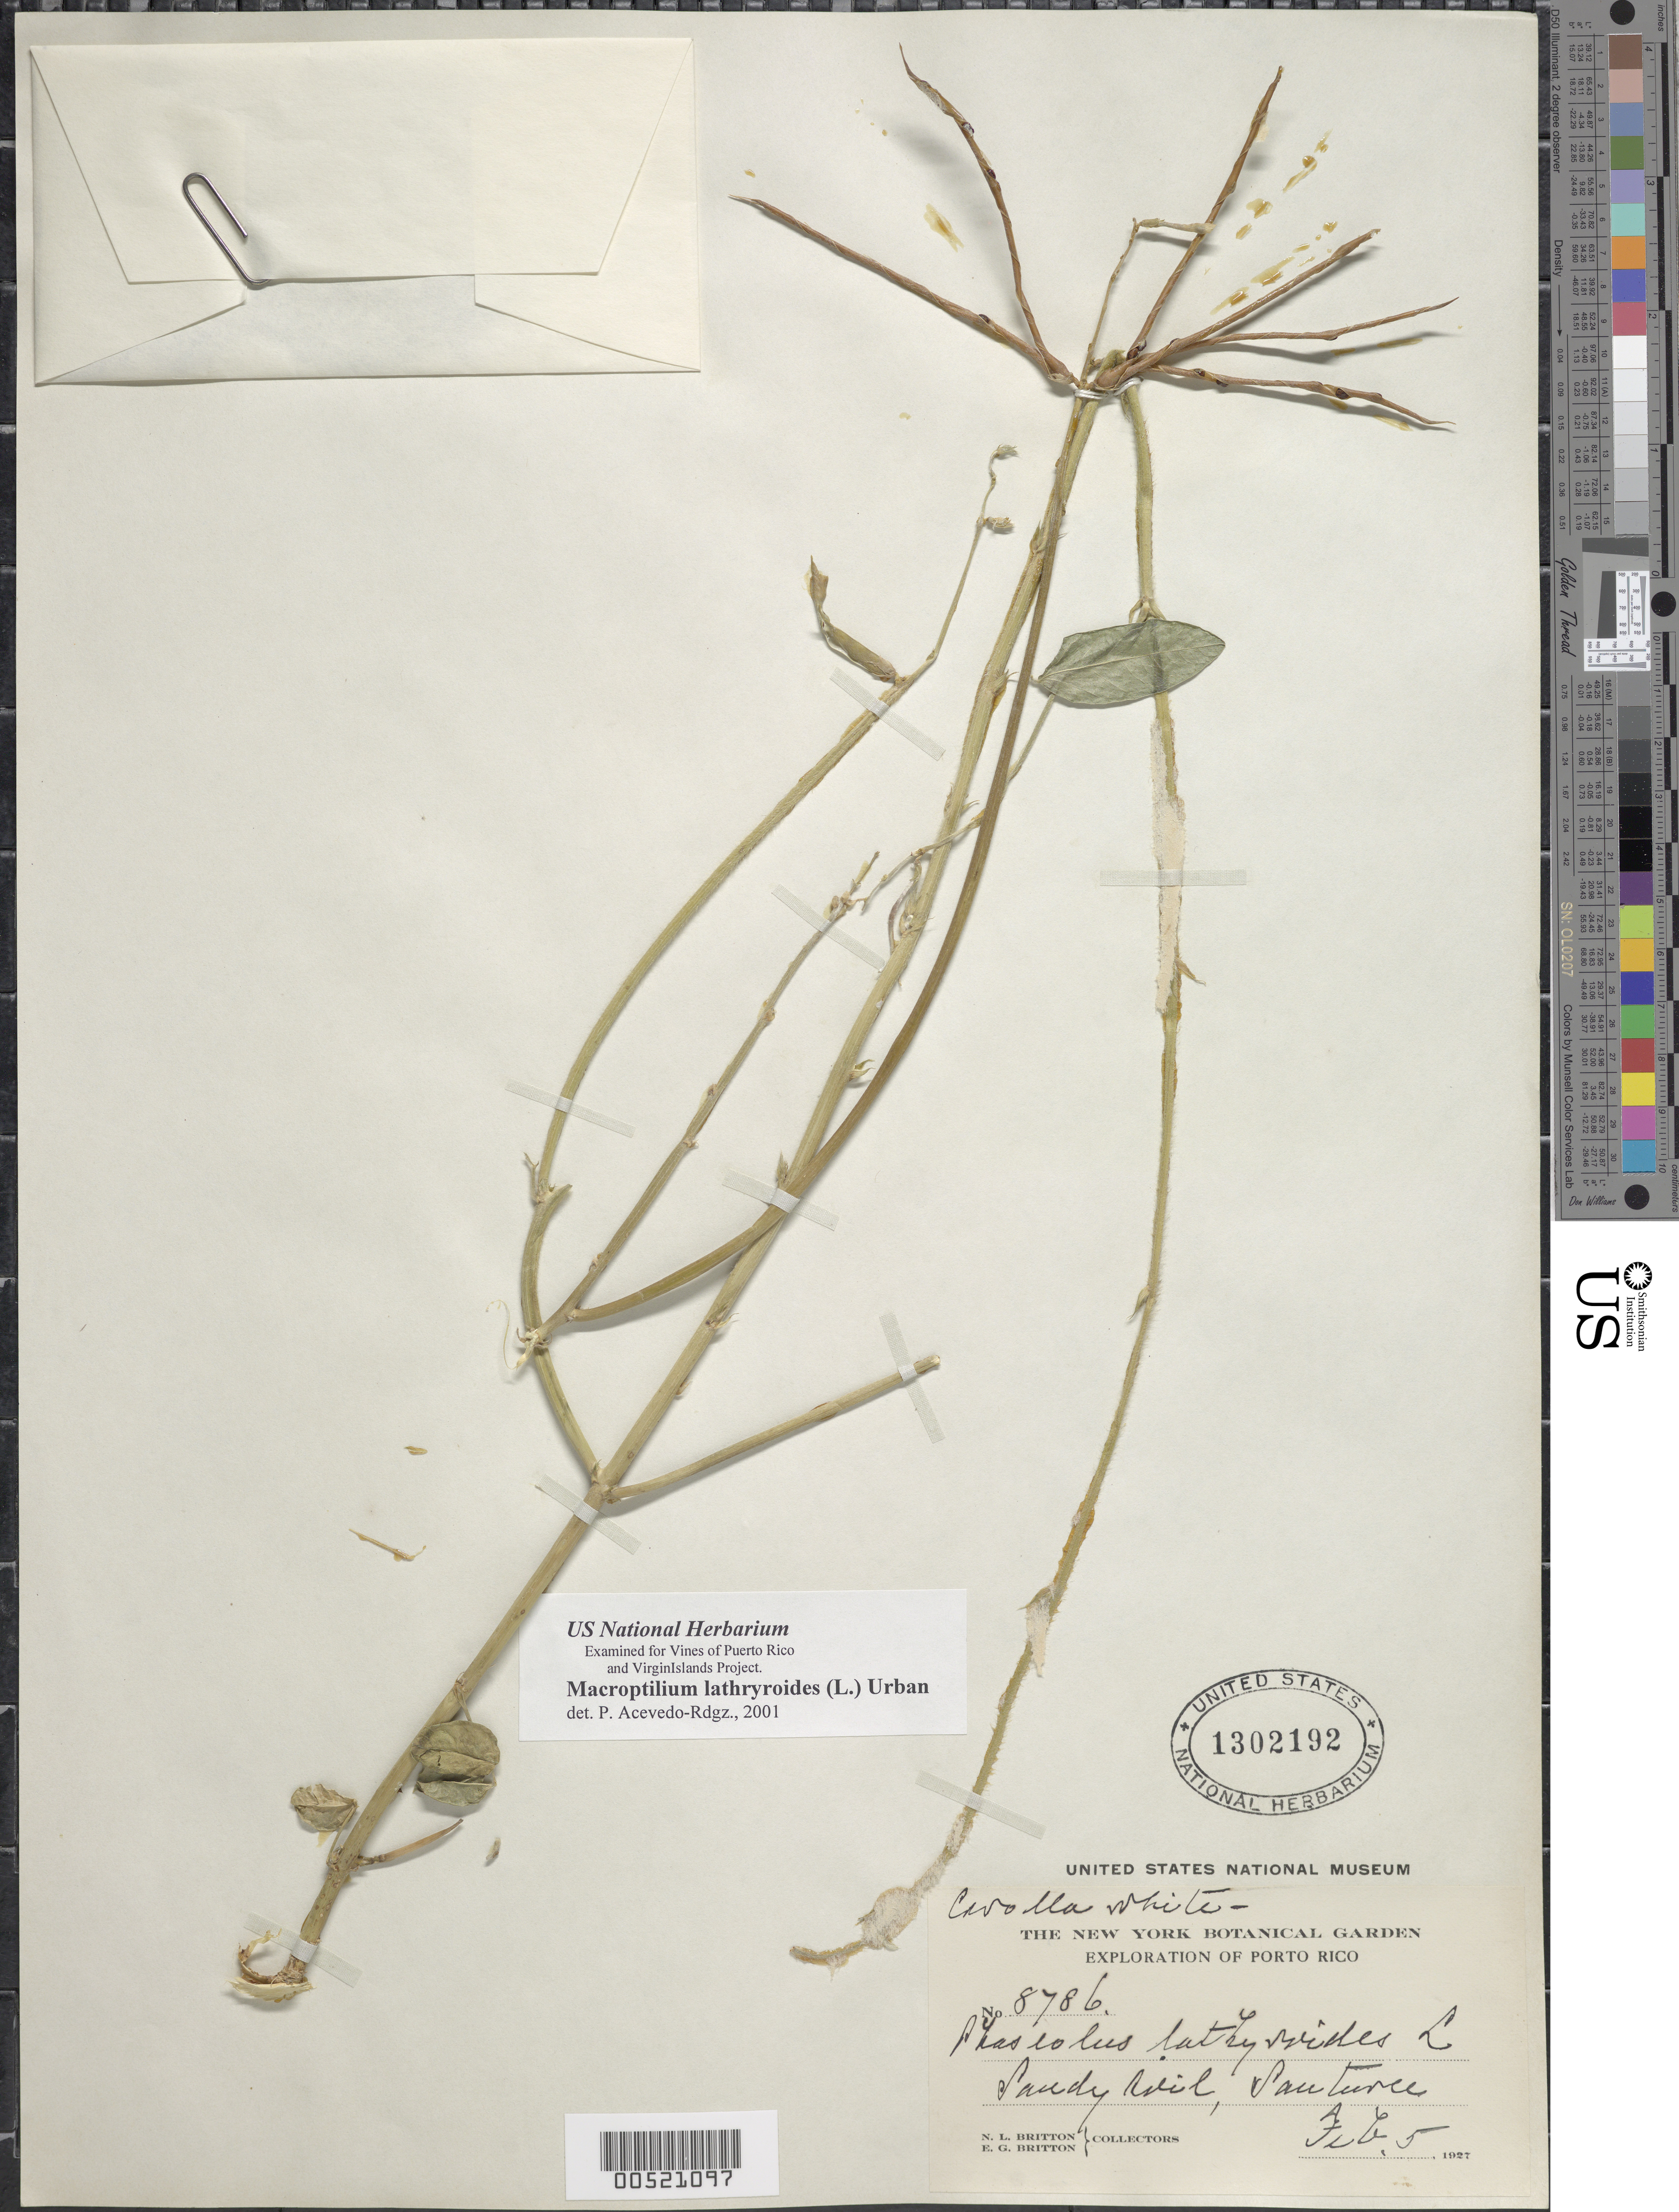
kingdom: Plantae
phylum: Tracheophyta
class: Magnoliopsida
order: Fabales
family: Fabaceae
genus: Macroptilium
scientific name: Macroptilium lathyroides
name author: (L.) Urb.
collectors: Britton, -- & Britton, --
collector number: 8786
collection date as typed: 05 Feb 1927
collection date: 1927-02-05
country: Puerto Rico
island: Greater Antilles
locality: Santurce. Sandy soil.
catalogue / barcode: US 1302192